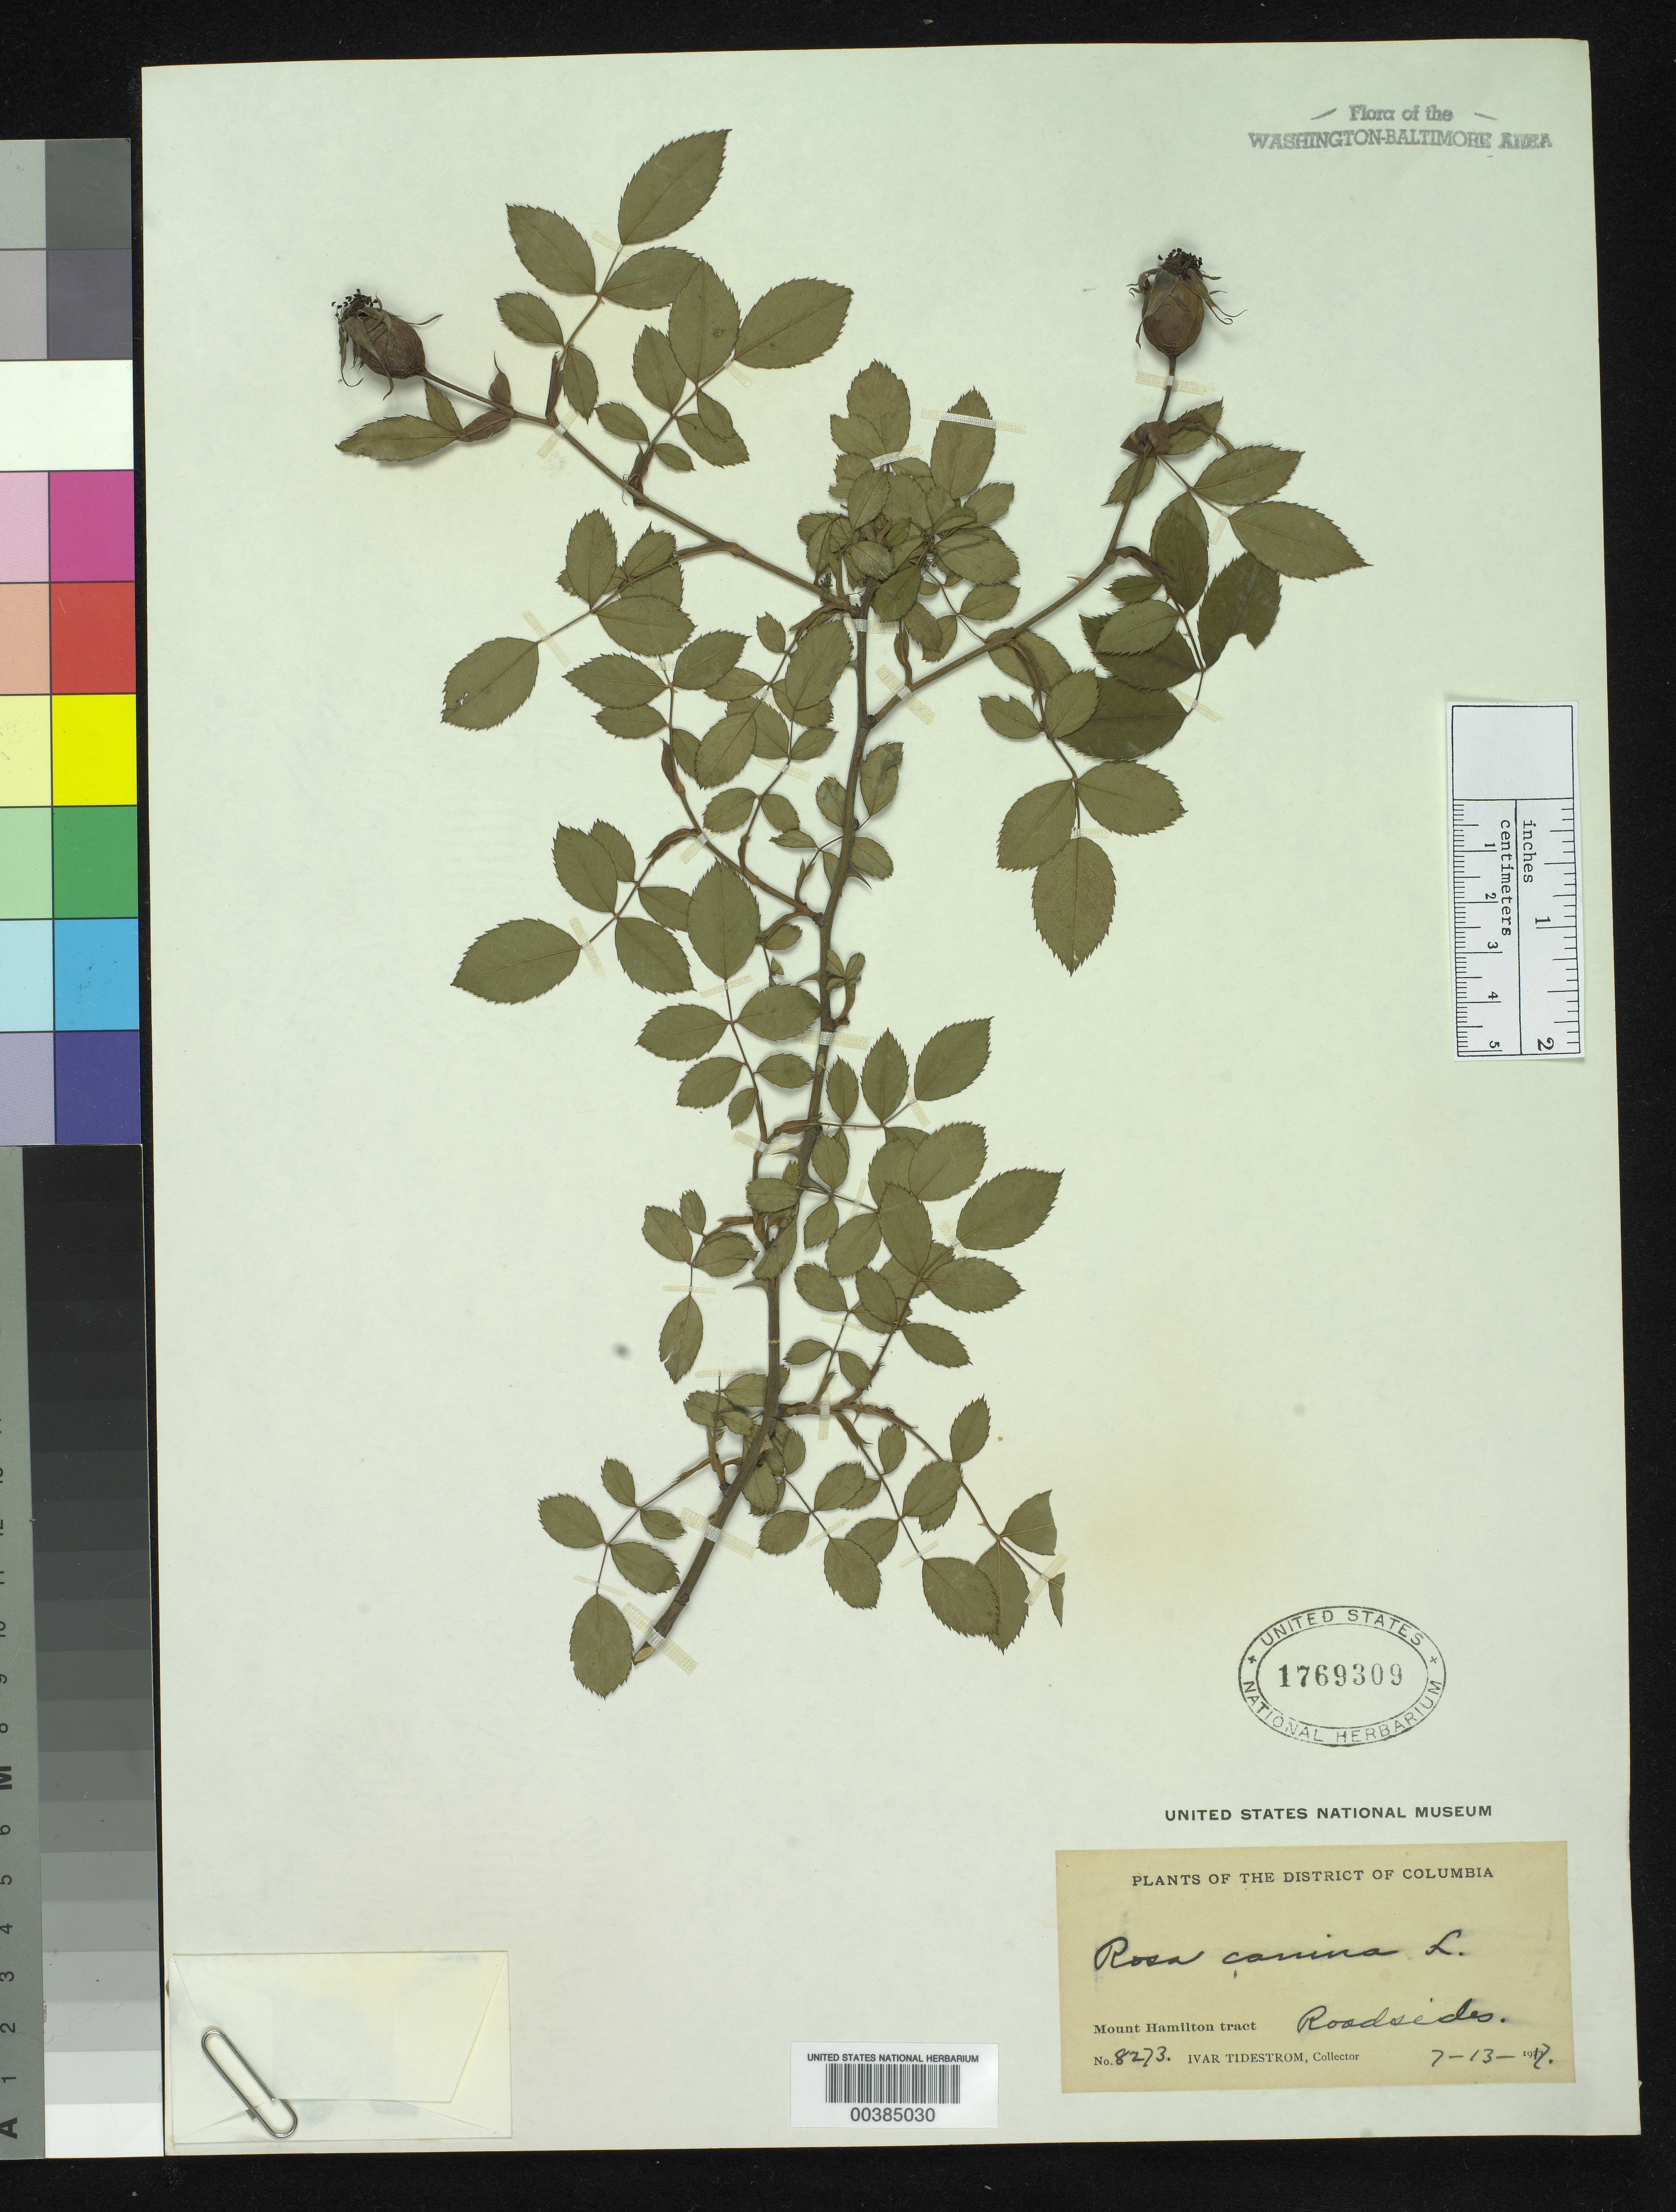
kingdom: Plantae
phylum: Tracheophyta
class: Magnoliopsida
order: Rosales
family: Rosaceae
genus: Rosa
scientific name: Rosa canina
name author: L.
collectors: I. F. Tidestrom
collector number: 8273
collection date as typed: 13 Jul 1917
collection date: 1917-07-13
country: United States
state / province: District of Columbia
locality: Mount Hamilton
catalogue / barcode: US 1769309